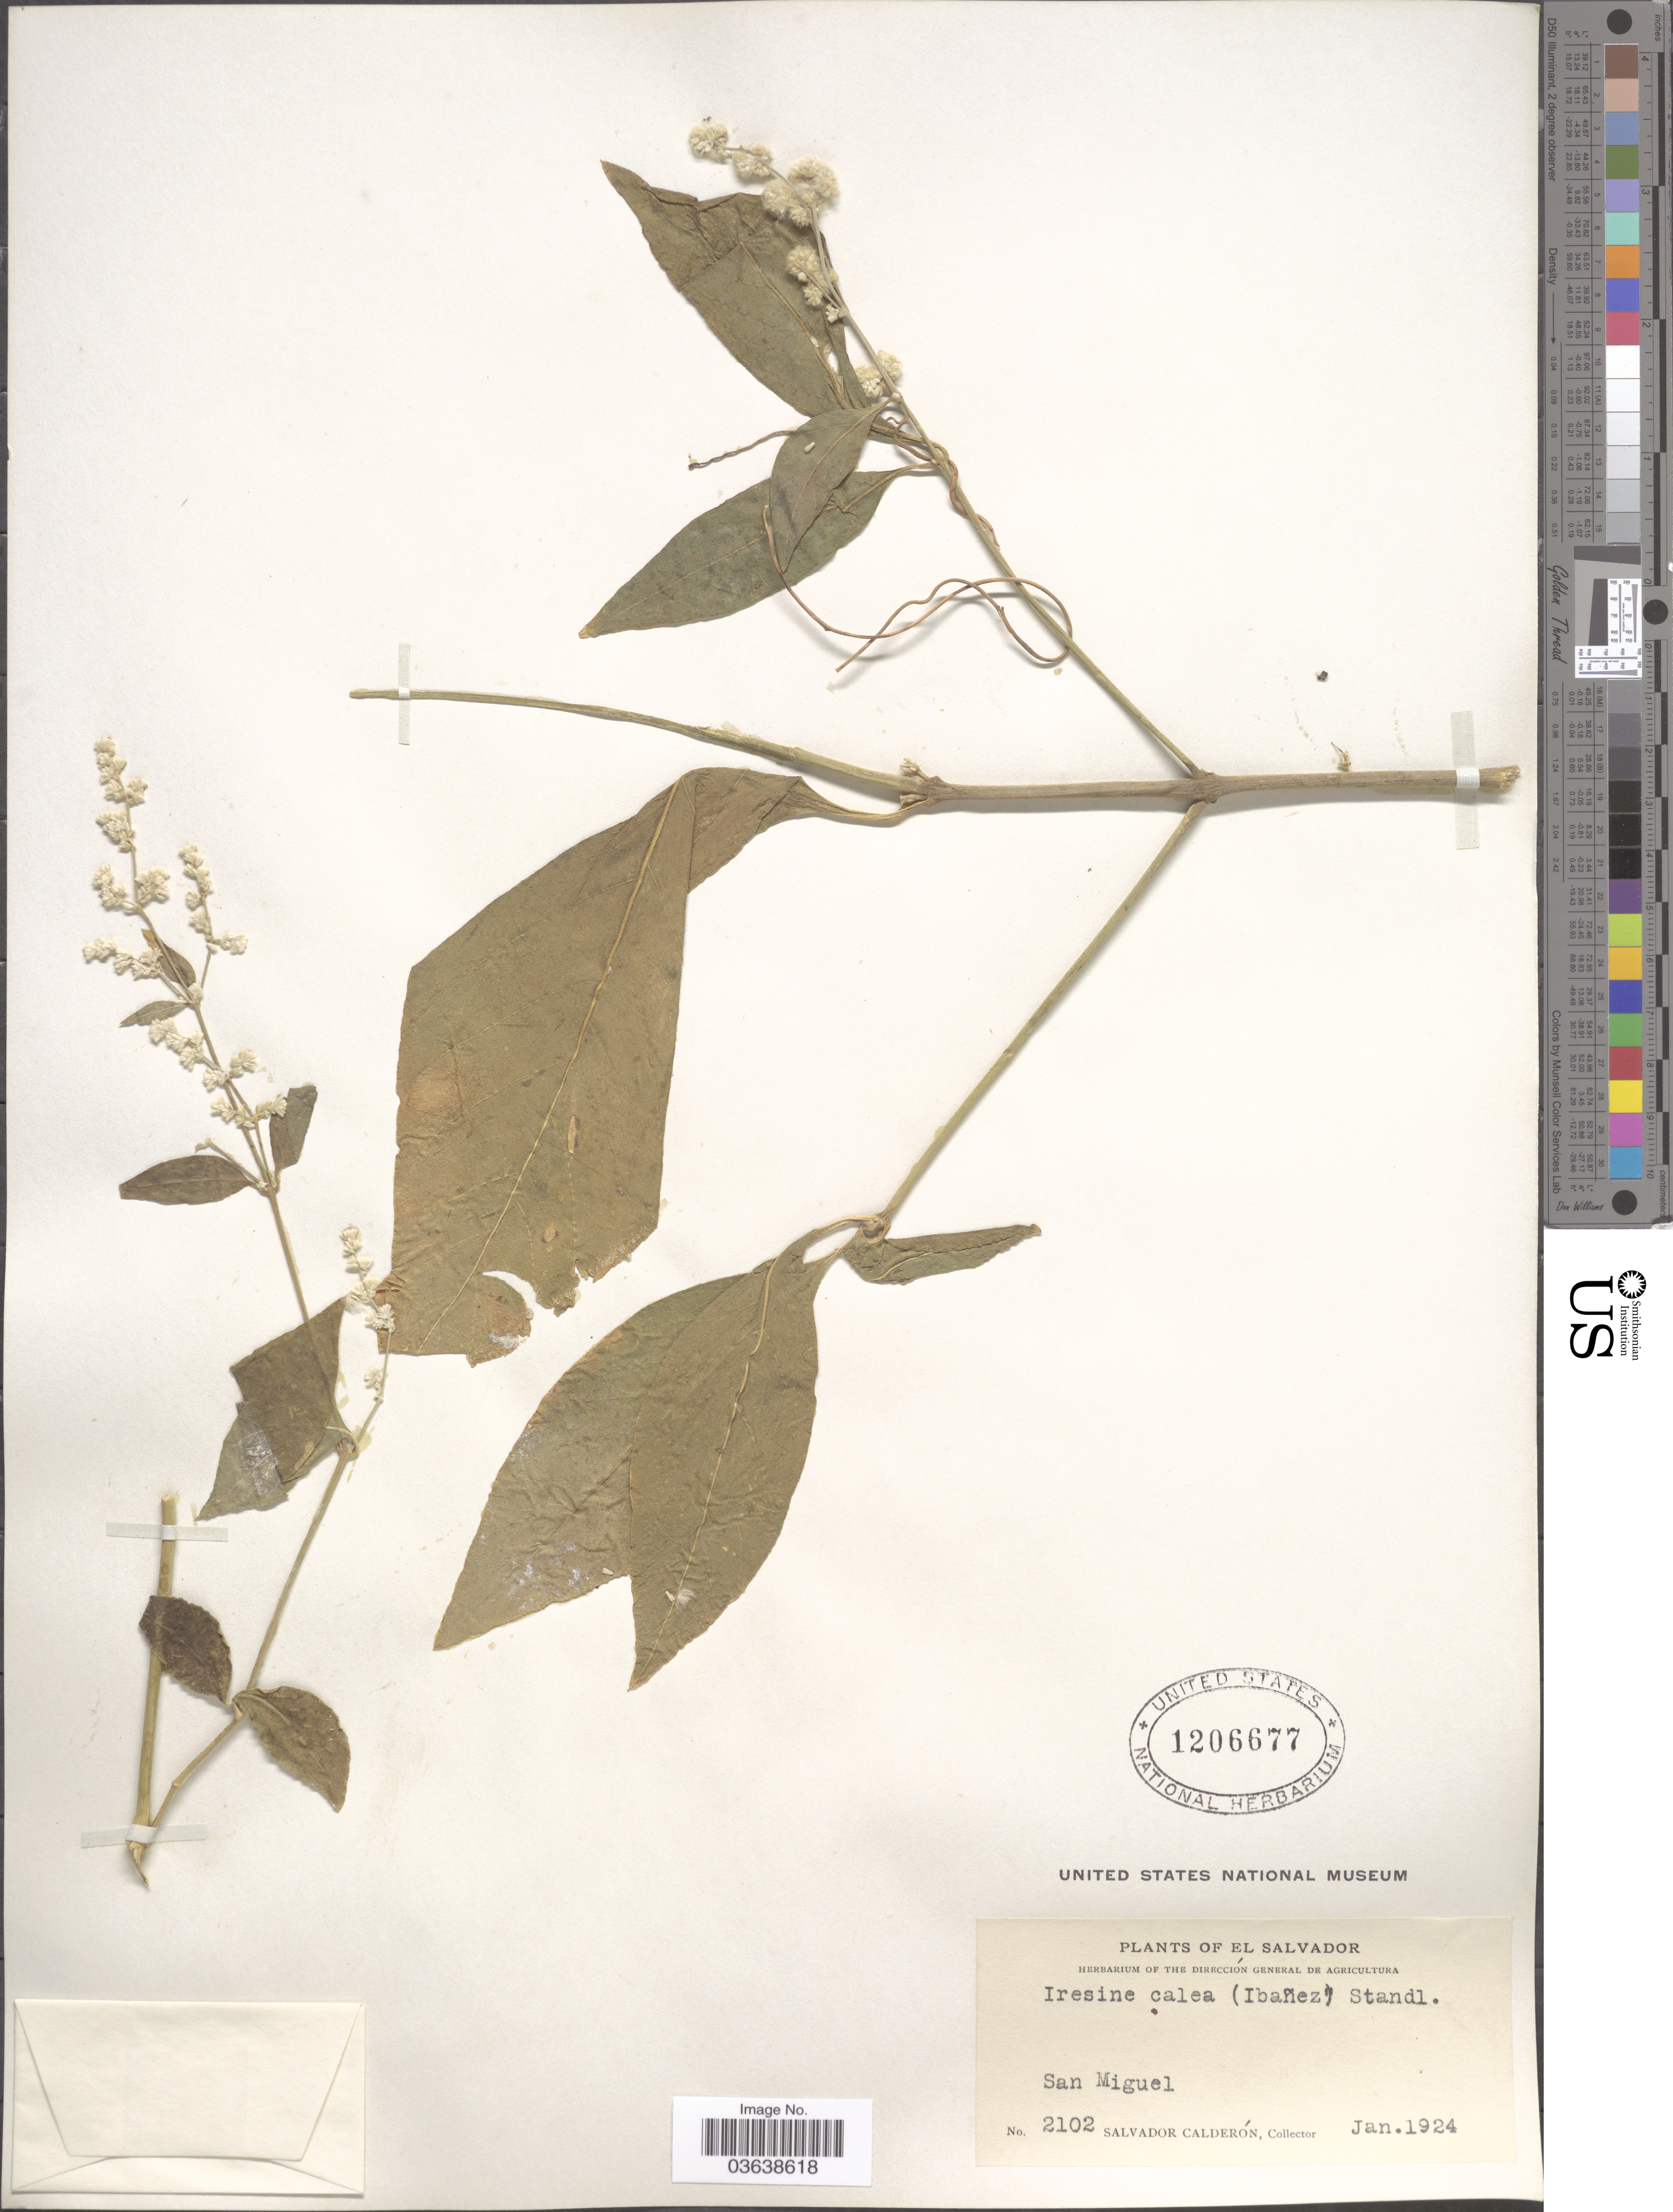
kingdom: Plantae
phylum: Tracheophyta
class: Magnoliopsida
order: Caryophyllales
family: Amaranthaceae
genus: Iresine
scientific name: Iresine calea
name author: (Ibáñez) Standl.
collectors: S. Calderón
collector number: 2102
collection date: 1924-01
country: El Salvador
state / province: San Miguel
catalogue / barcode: US 1206677